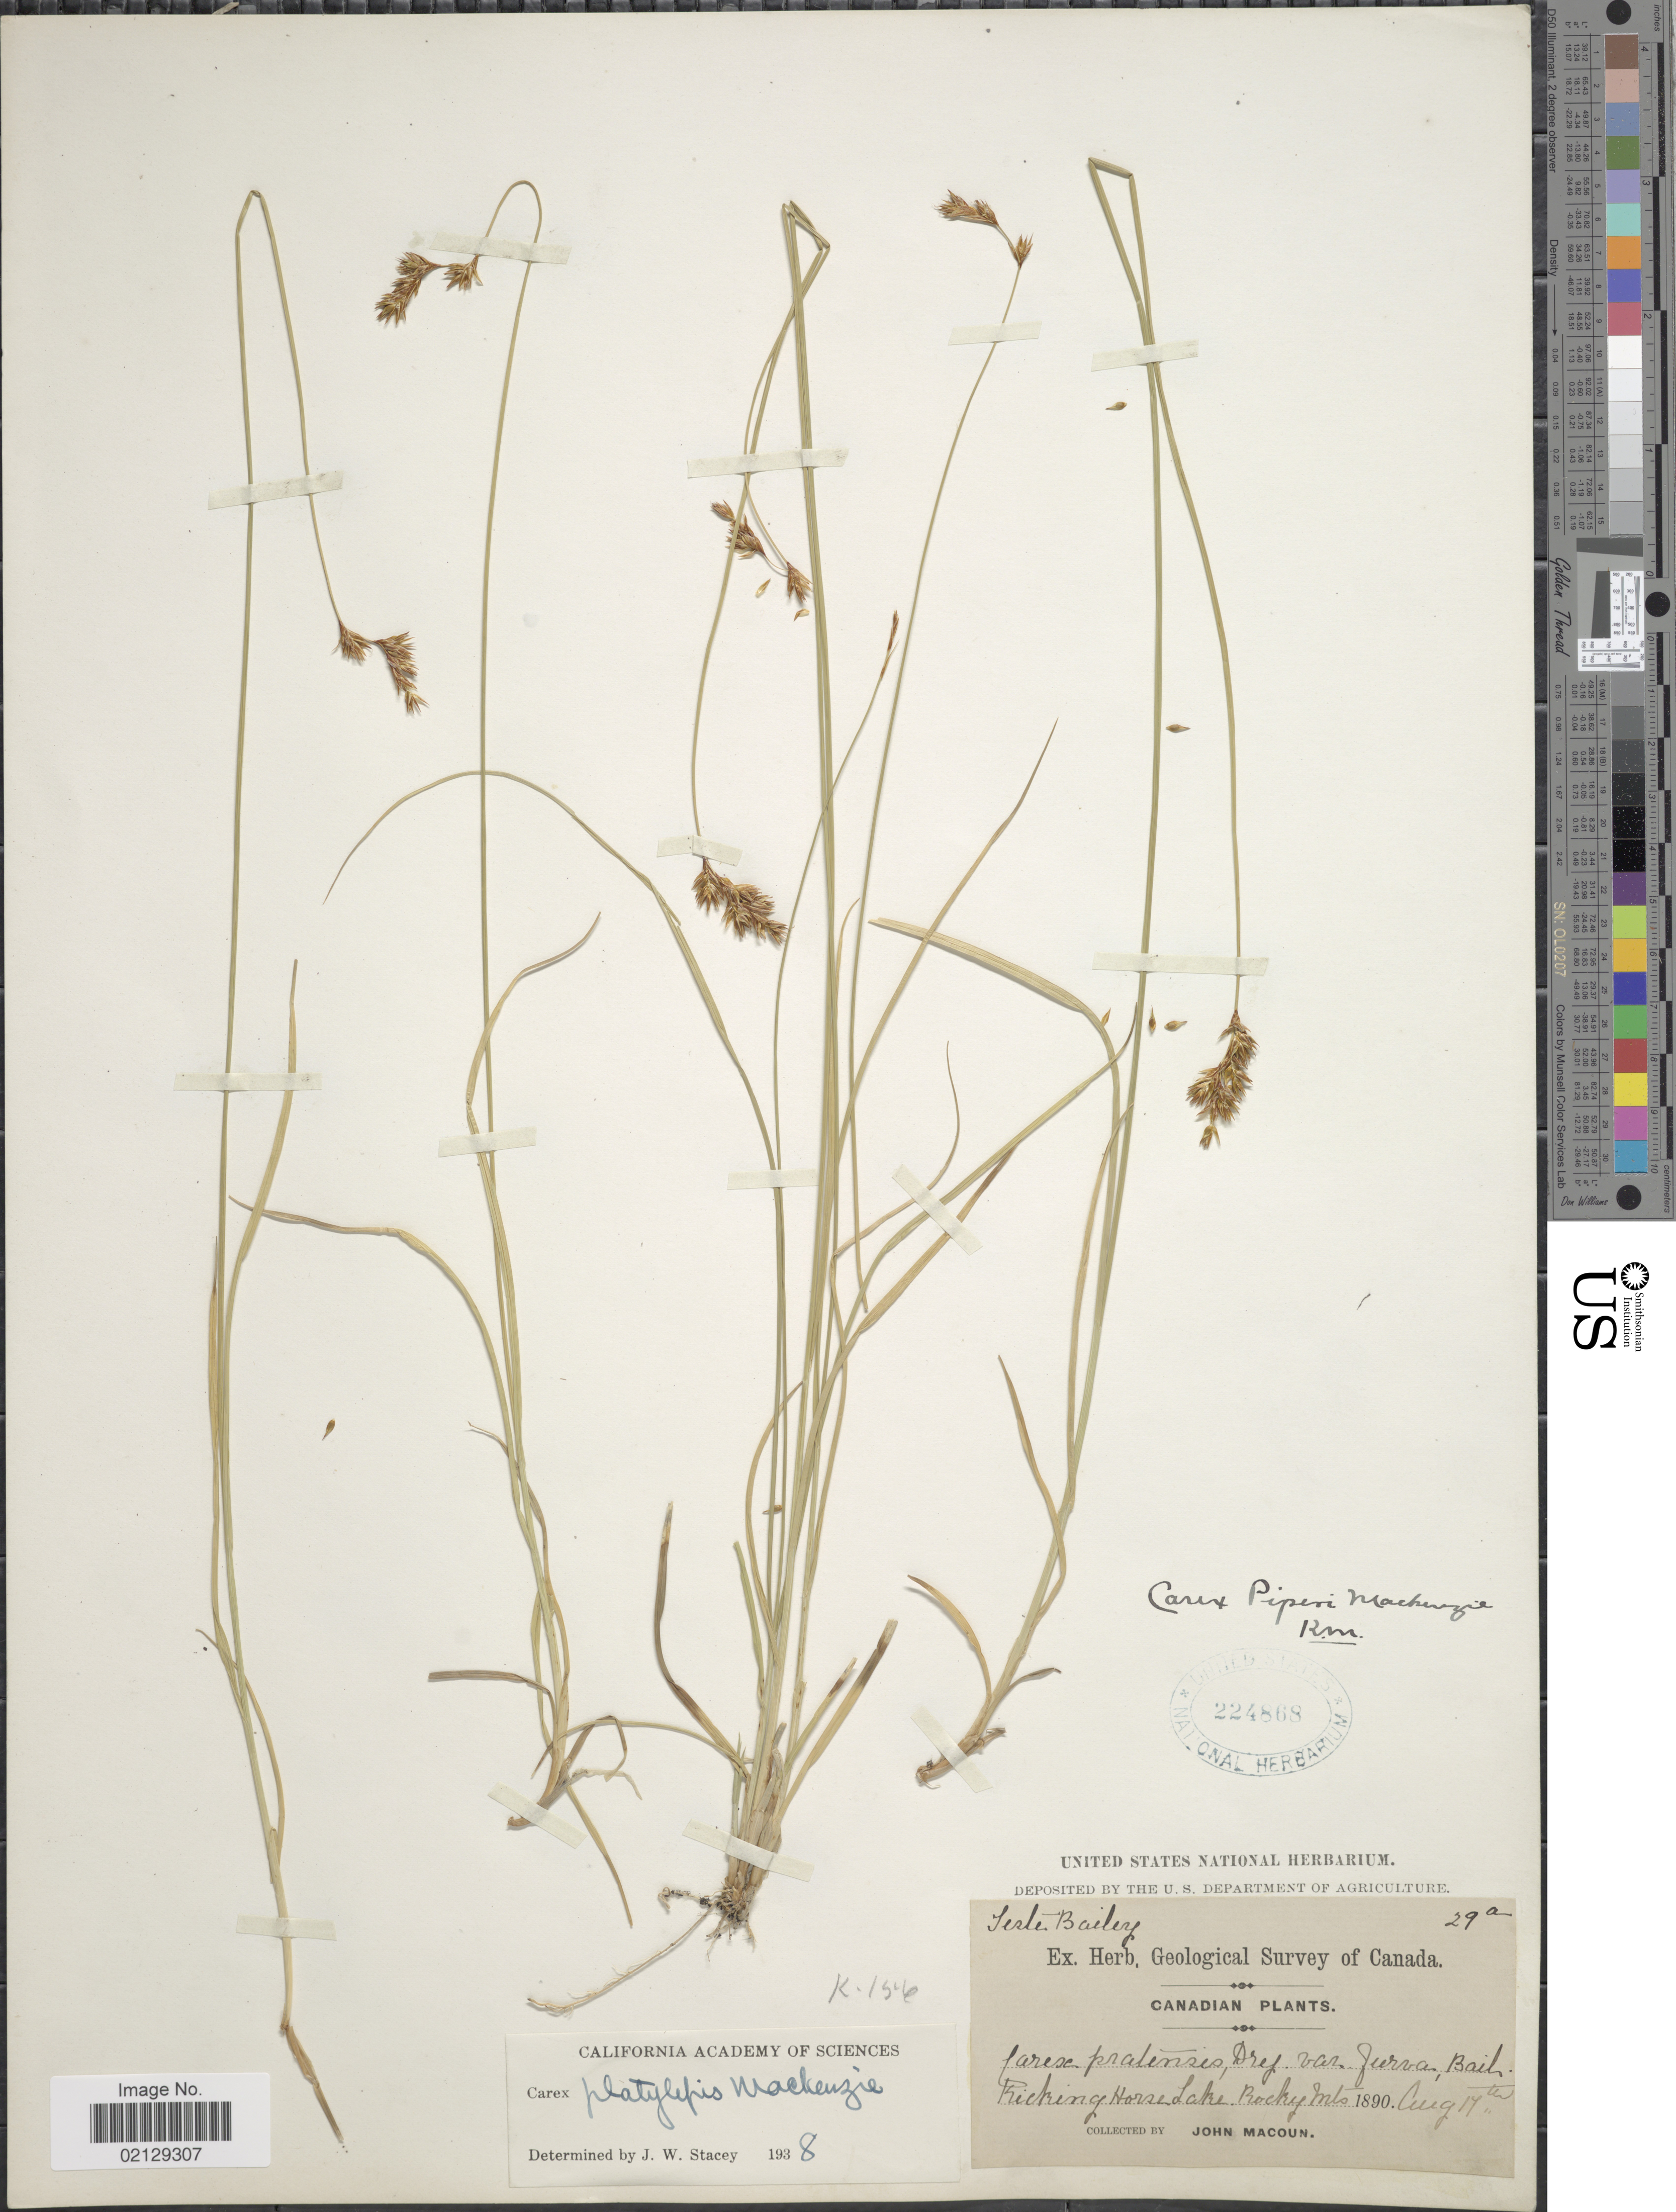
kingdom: Plantae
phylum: Tracheophyta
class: Liliopsida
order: Poales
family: Cyperaceae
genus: Carex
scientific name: Carex praticola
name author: Rydb.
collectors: J. Macoun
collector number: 29a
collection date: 1890-08-17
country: Canada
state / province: British Columbia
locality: Kicking Horse Lake, Rocky Mts.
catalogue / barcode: US 224868